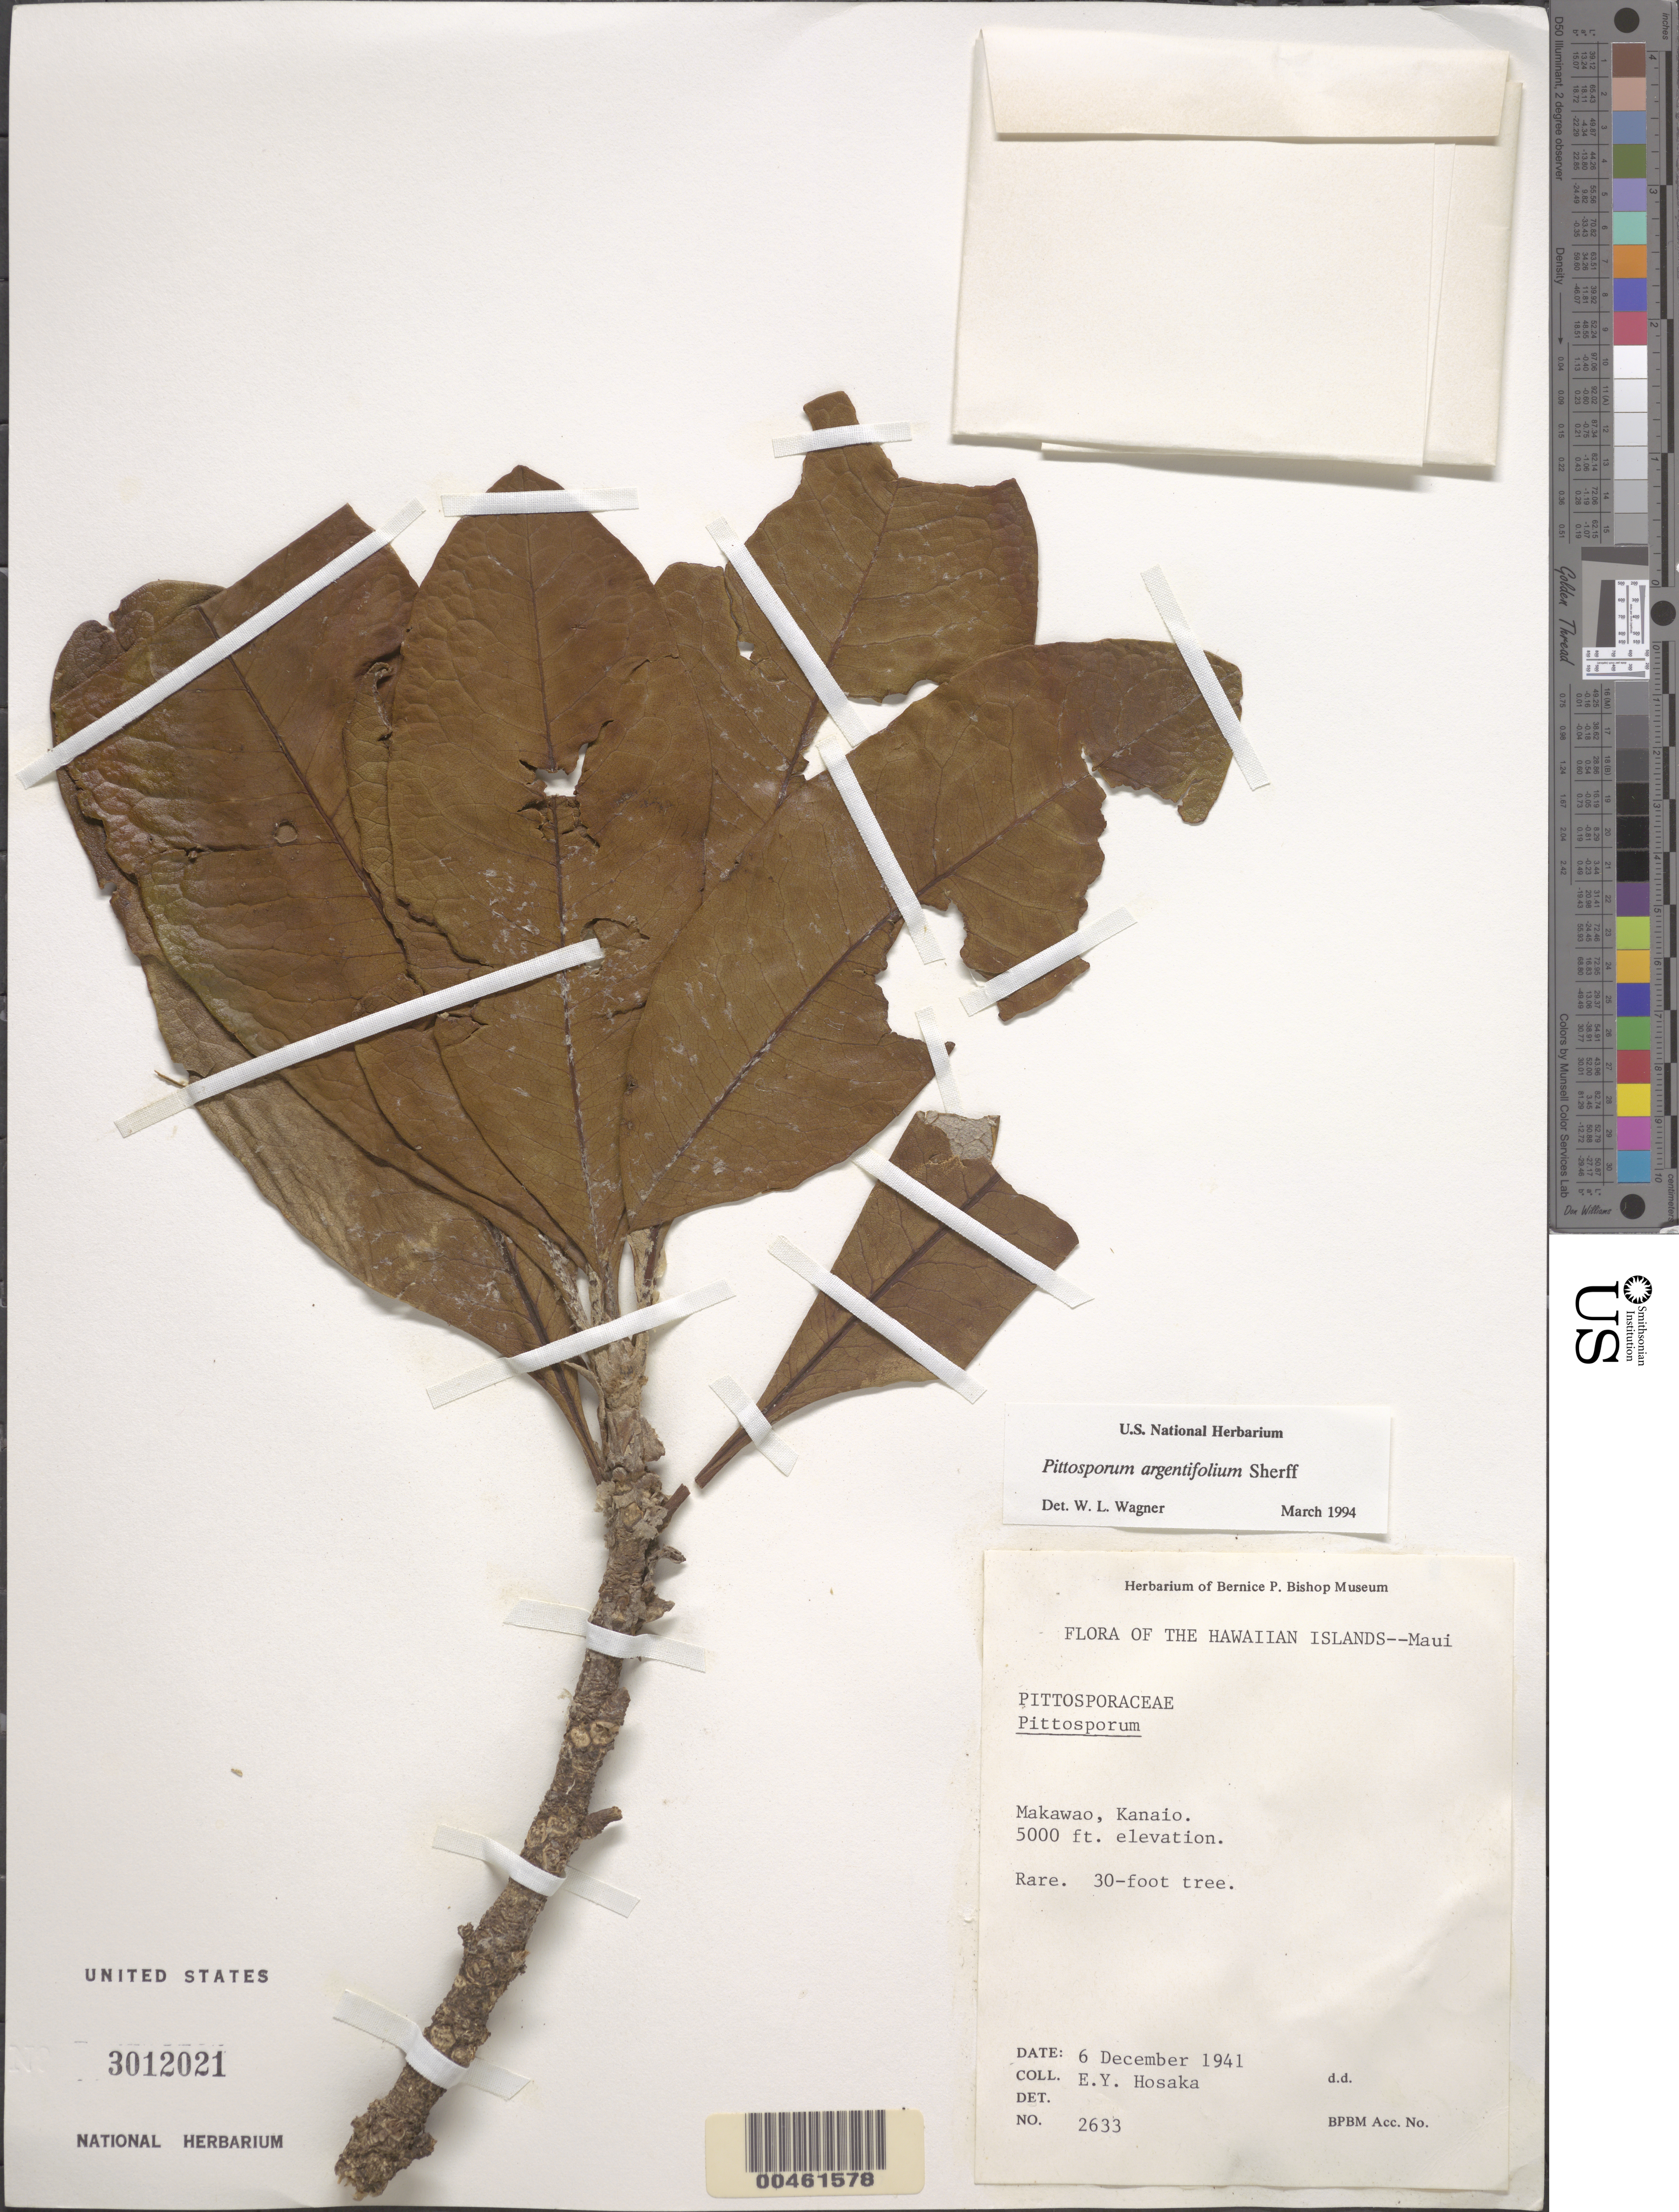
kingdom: Plantae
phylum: Tracheophyta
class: Magnoliopsida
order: Apiales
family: Pittosporaceae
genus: Pittosporum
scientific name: Pittosporum argentifolium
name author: Sherff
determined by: Wagner, W. L., (BOT), Smithsonian Institution - National Museum of Natural History (UNITED STATES)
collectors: E. Y. Hosaka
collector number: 2633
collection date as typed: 6 Dec 1941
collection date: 1941-12-06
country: United States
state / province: Hawaii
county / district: Maui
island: Maui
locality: Makawao, Kanaio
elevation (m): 1524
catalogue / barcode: US 3012021